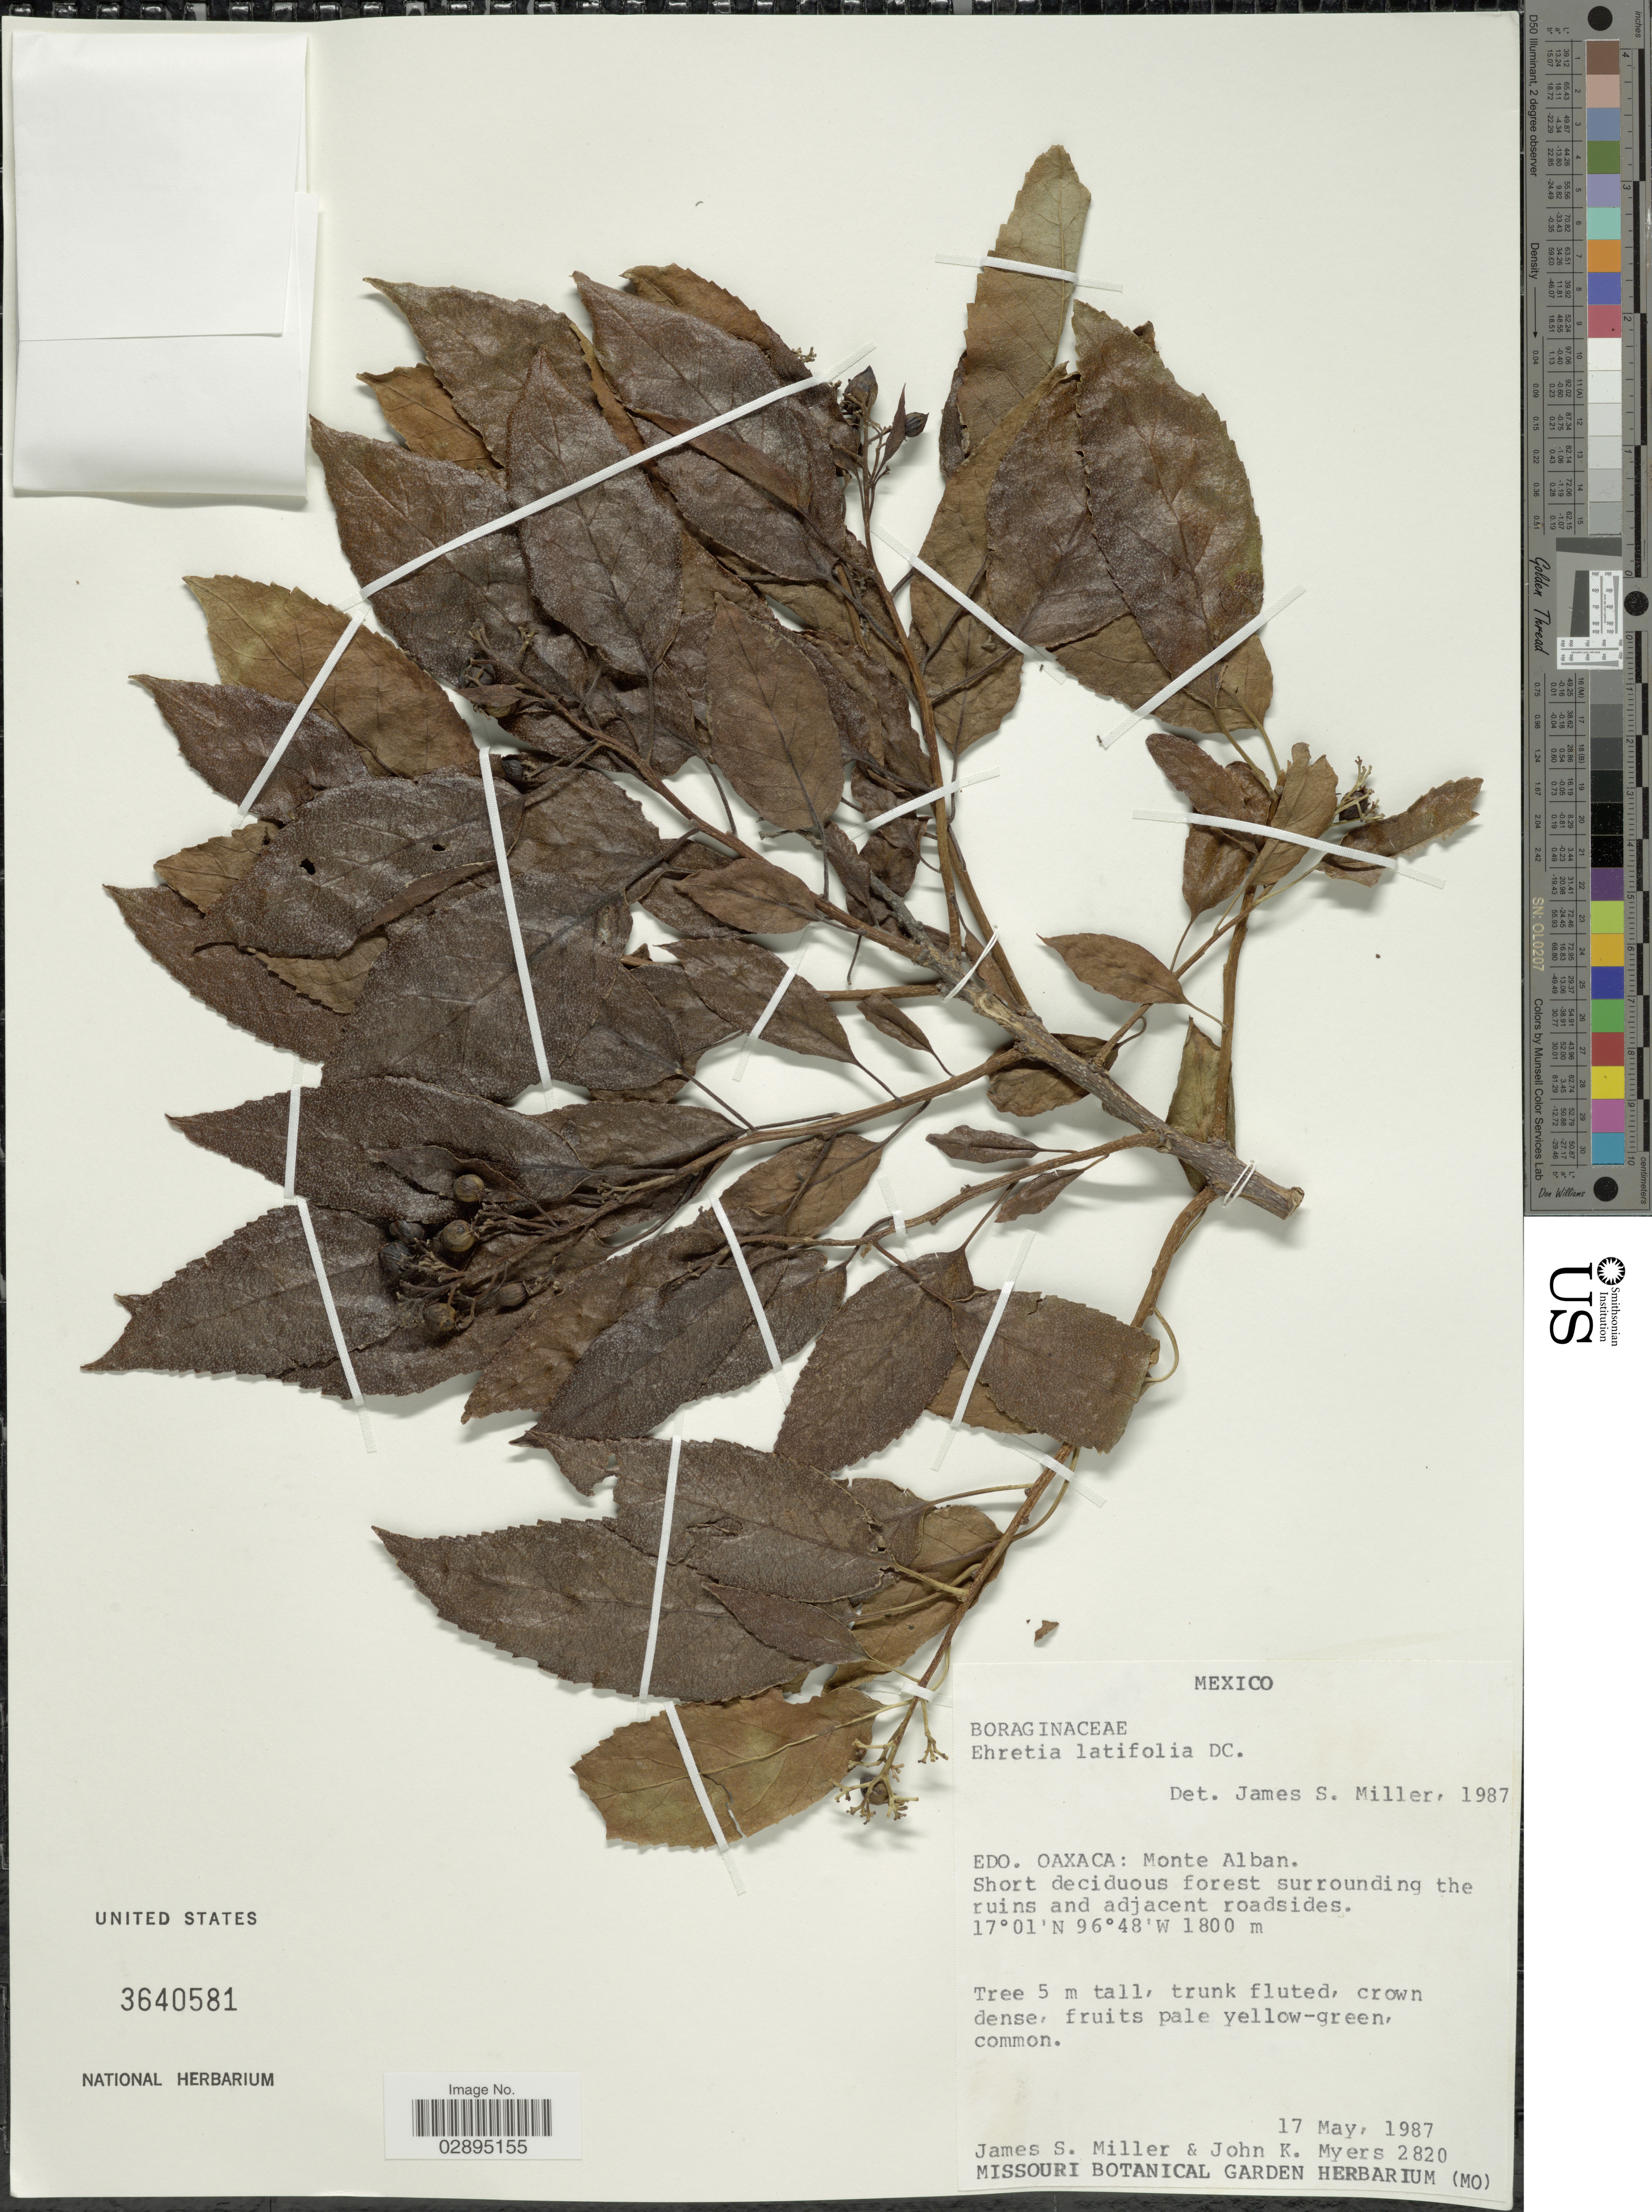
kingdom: Plantae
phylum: Tracheophyta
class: Magnoliopsida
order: Boraginales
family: Ehretiaceae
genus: Ehretia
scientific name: Ehretia latifolia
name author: DC.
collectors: J. S. Miller & J. Myers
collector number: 2820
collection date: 1987-05-17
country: Mexico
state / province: Oaxaca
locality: Edo. Oaxaca: Monte Alban. Short deciduous forest surrounding the ruins and adjacent roadsides.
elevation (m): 1800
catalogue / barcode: US 3640581